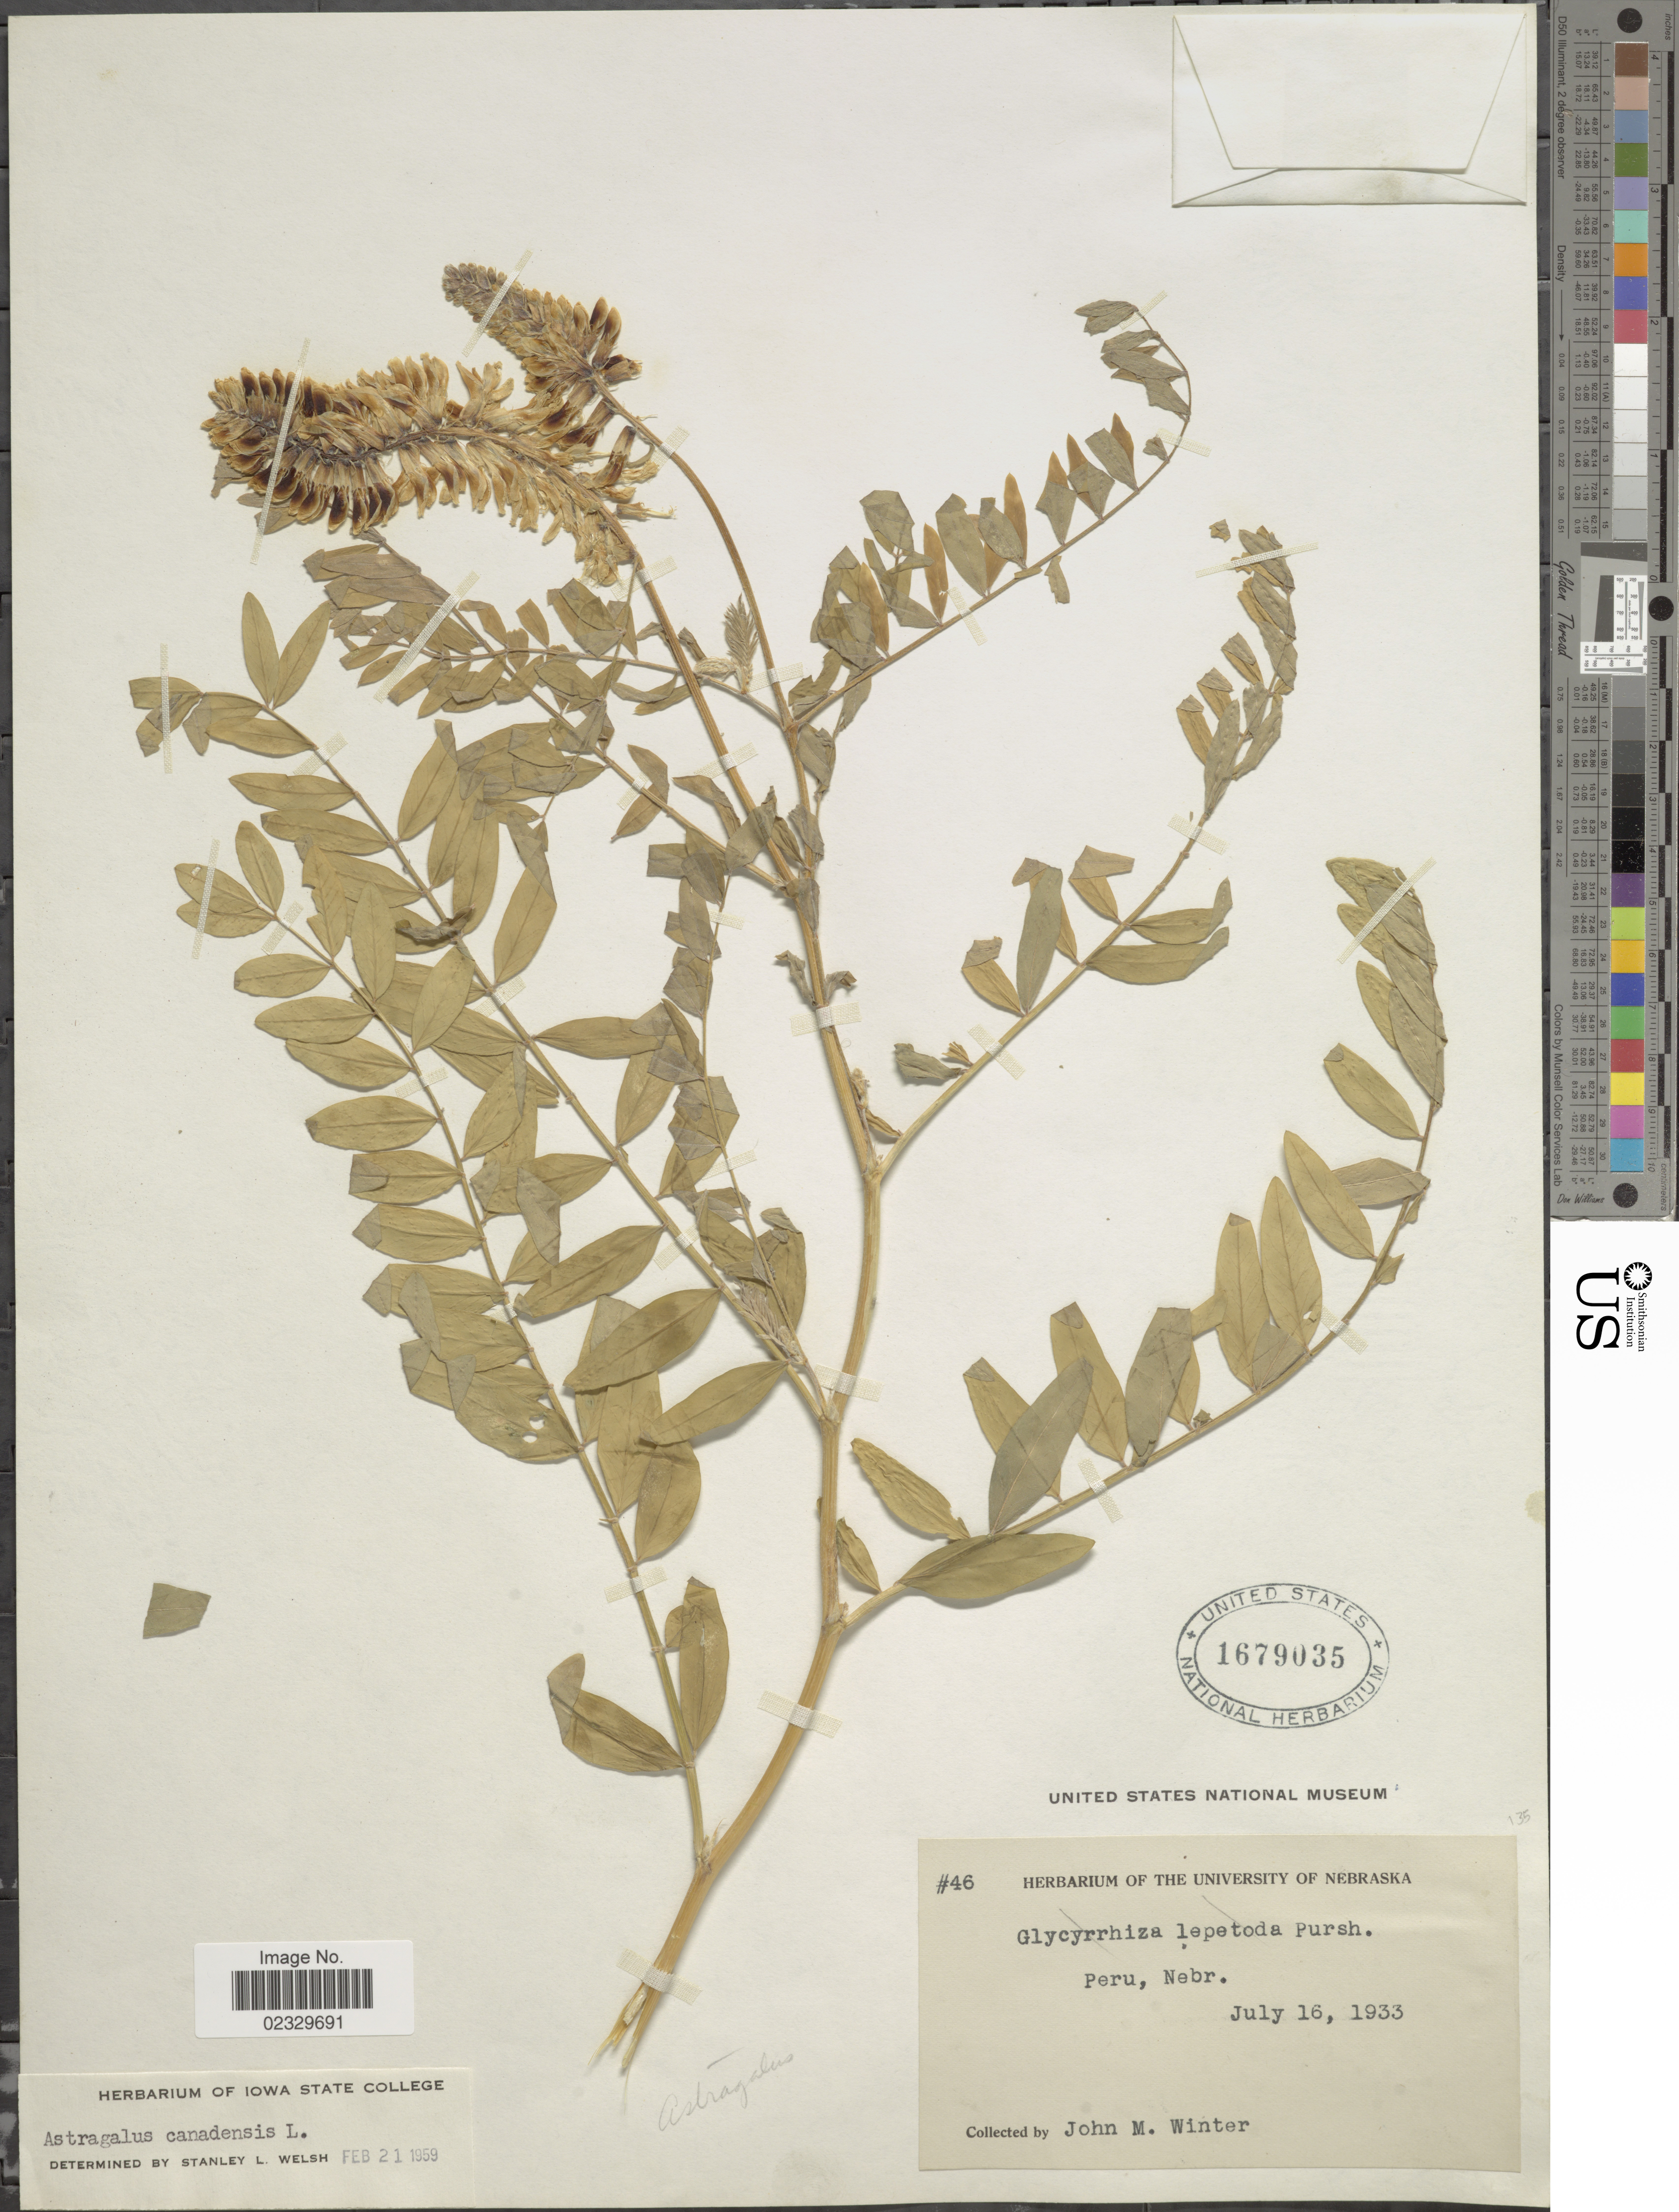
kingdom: Plantae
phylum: Tracheophyta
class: Magnoliopsida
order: Fabales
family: Fabaceae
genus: Astragalus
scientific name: Astragalus canadensis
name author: L.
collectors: J. M. Winter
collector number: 46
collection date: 1933-07-16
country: United States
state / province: Nebraska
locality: Peru, Nebraska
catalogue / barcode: US 1679035